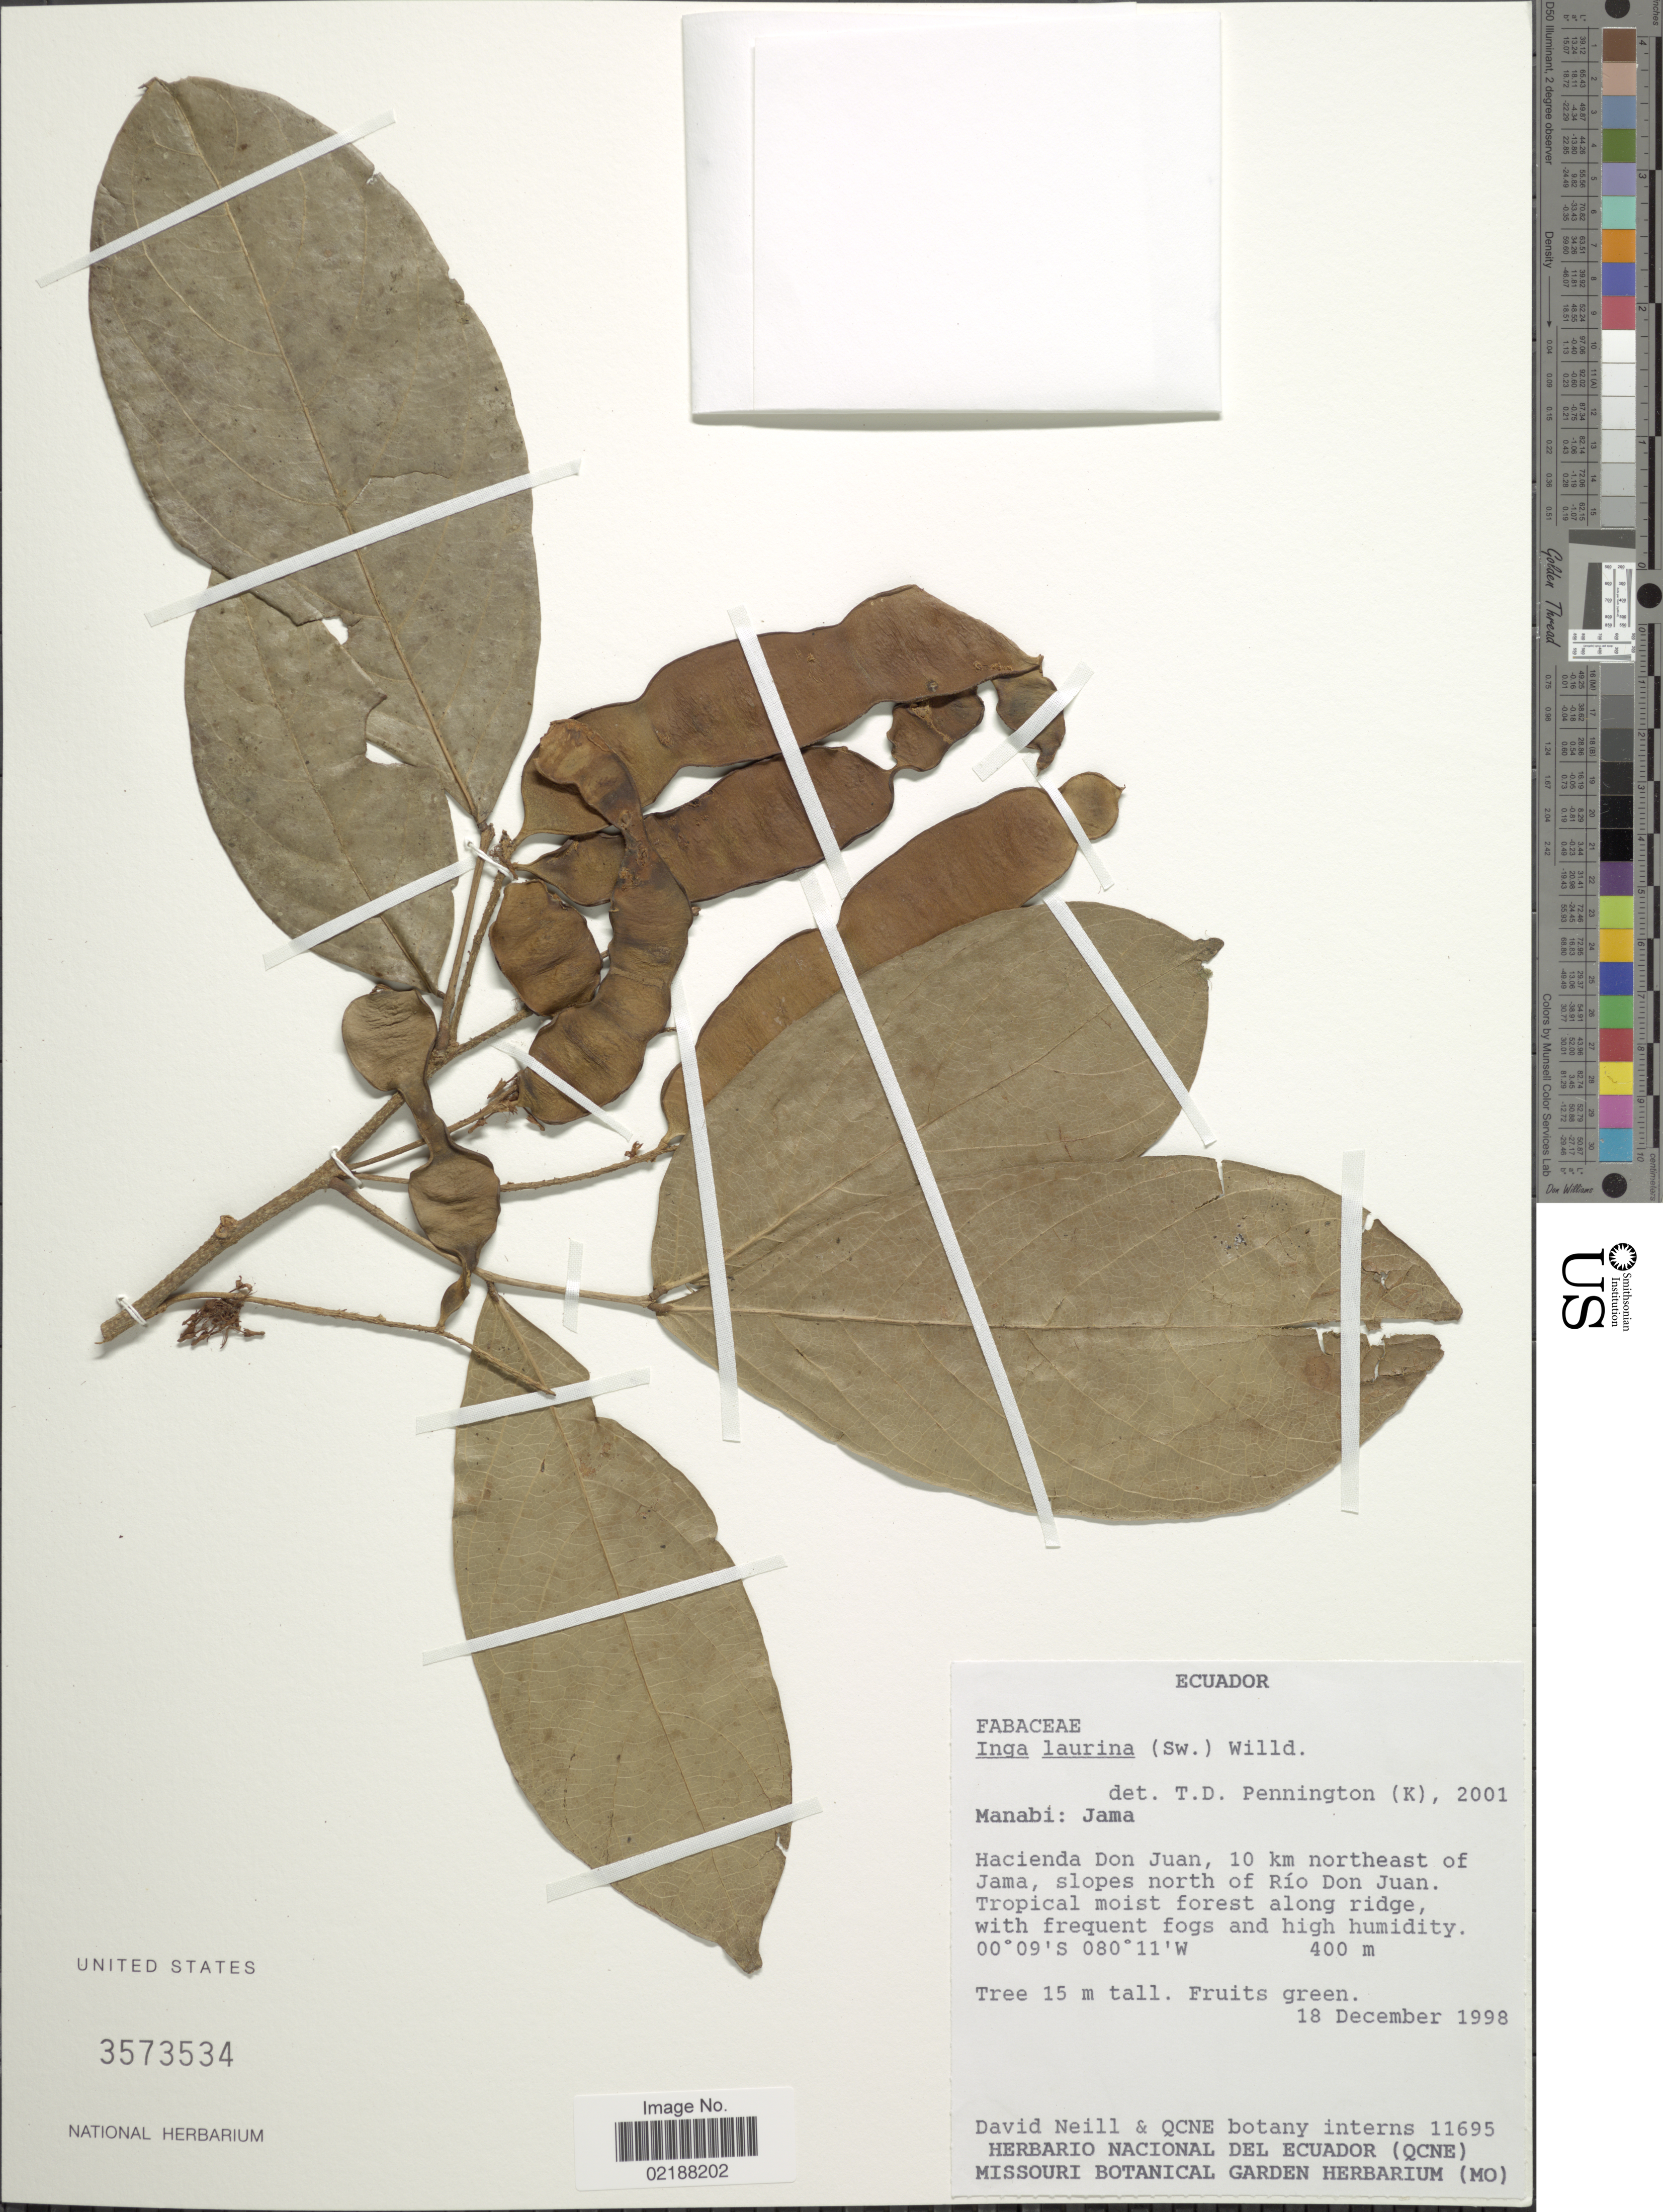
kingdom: Plantae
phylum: Tracheophyta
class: Magnoliopsida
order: Fabales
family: Fabaceae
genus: Inga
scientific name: Inga laurina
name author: (Sw.) Willd.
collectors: D. A. Neill & QCNE botany interns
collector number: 11695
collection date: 1998-12-18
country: Ecuador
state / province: Manabí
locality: Manabi: Jama. Hacienda Don Juan, 10 km northeast of Jama, slopes north of Río Don Juan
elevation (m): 400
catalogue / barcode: US 3573534